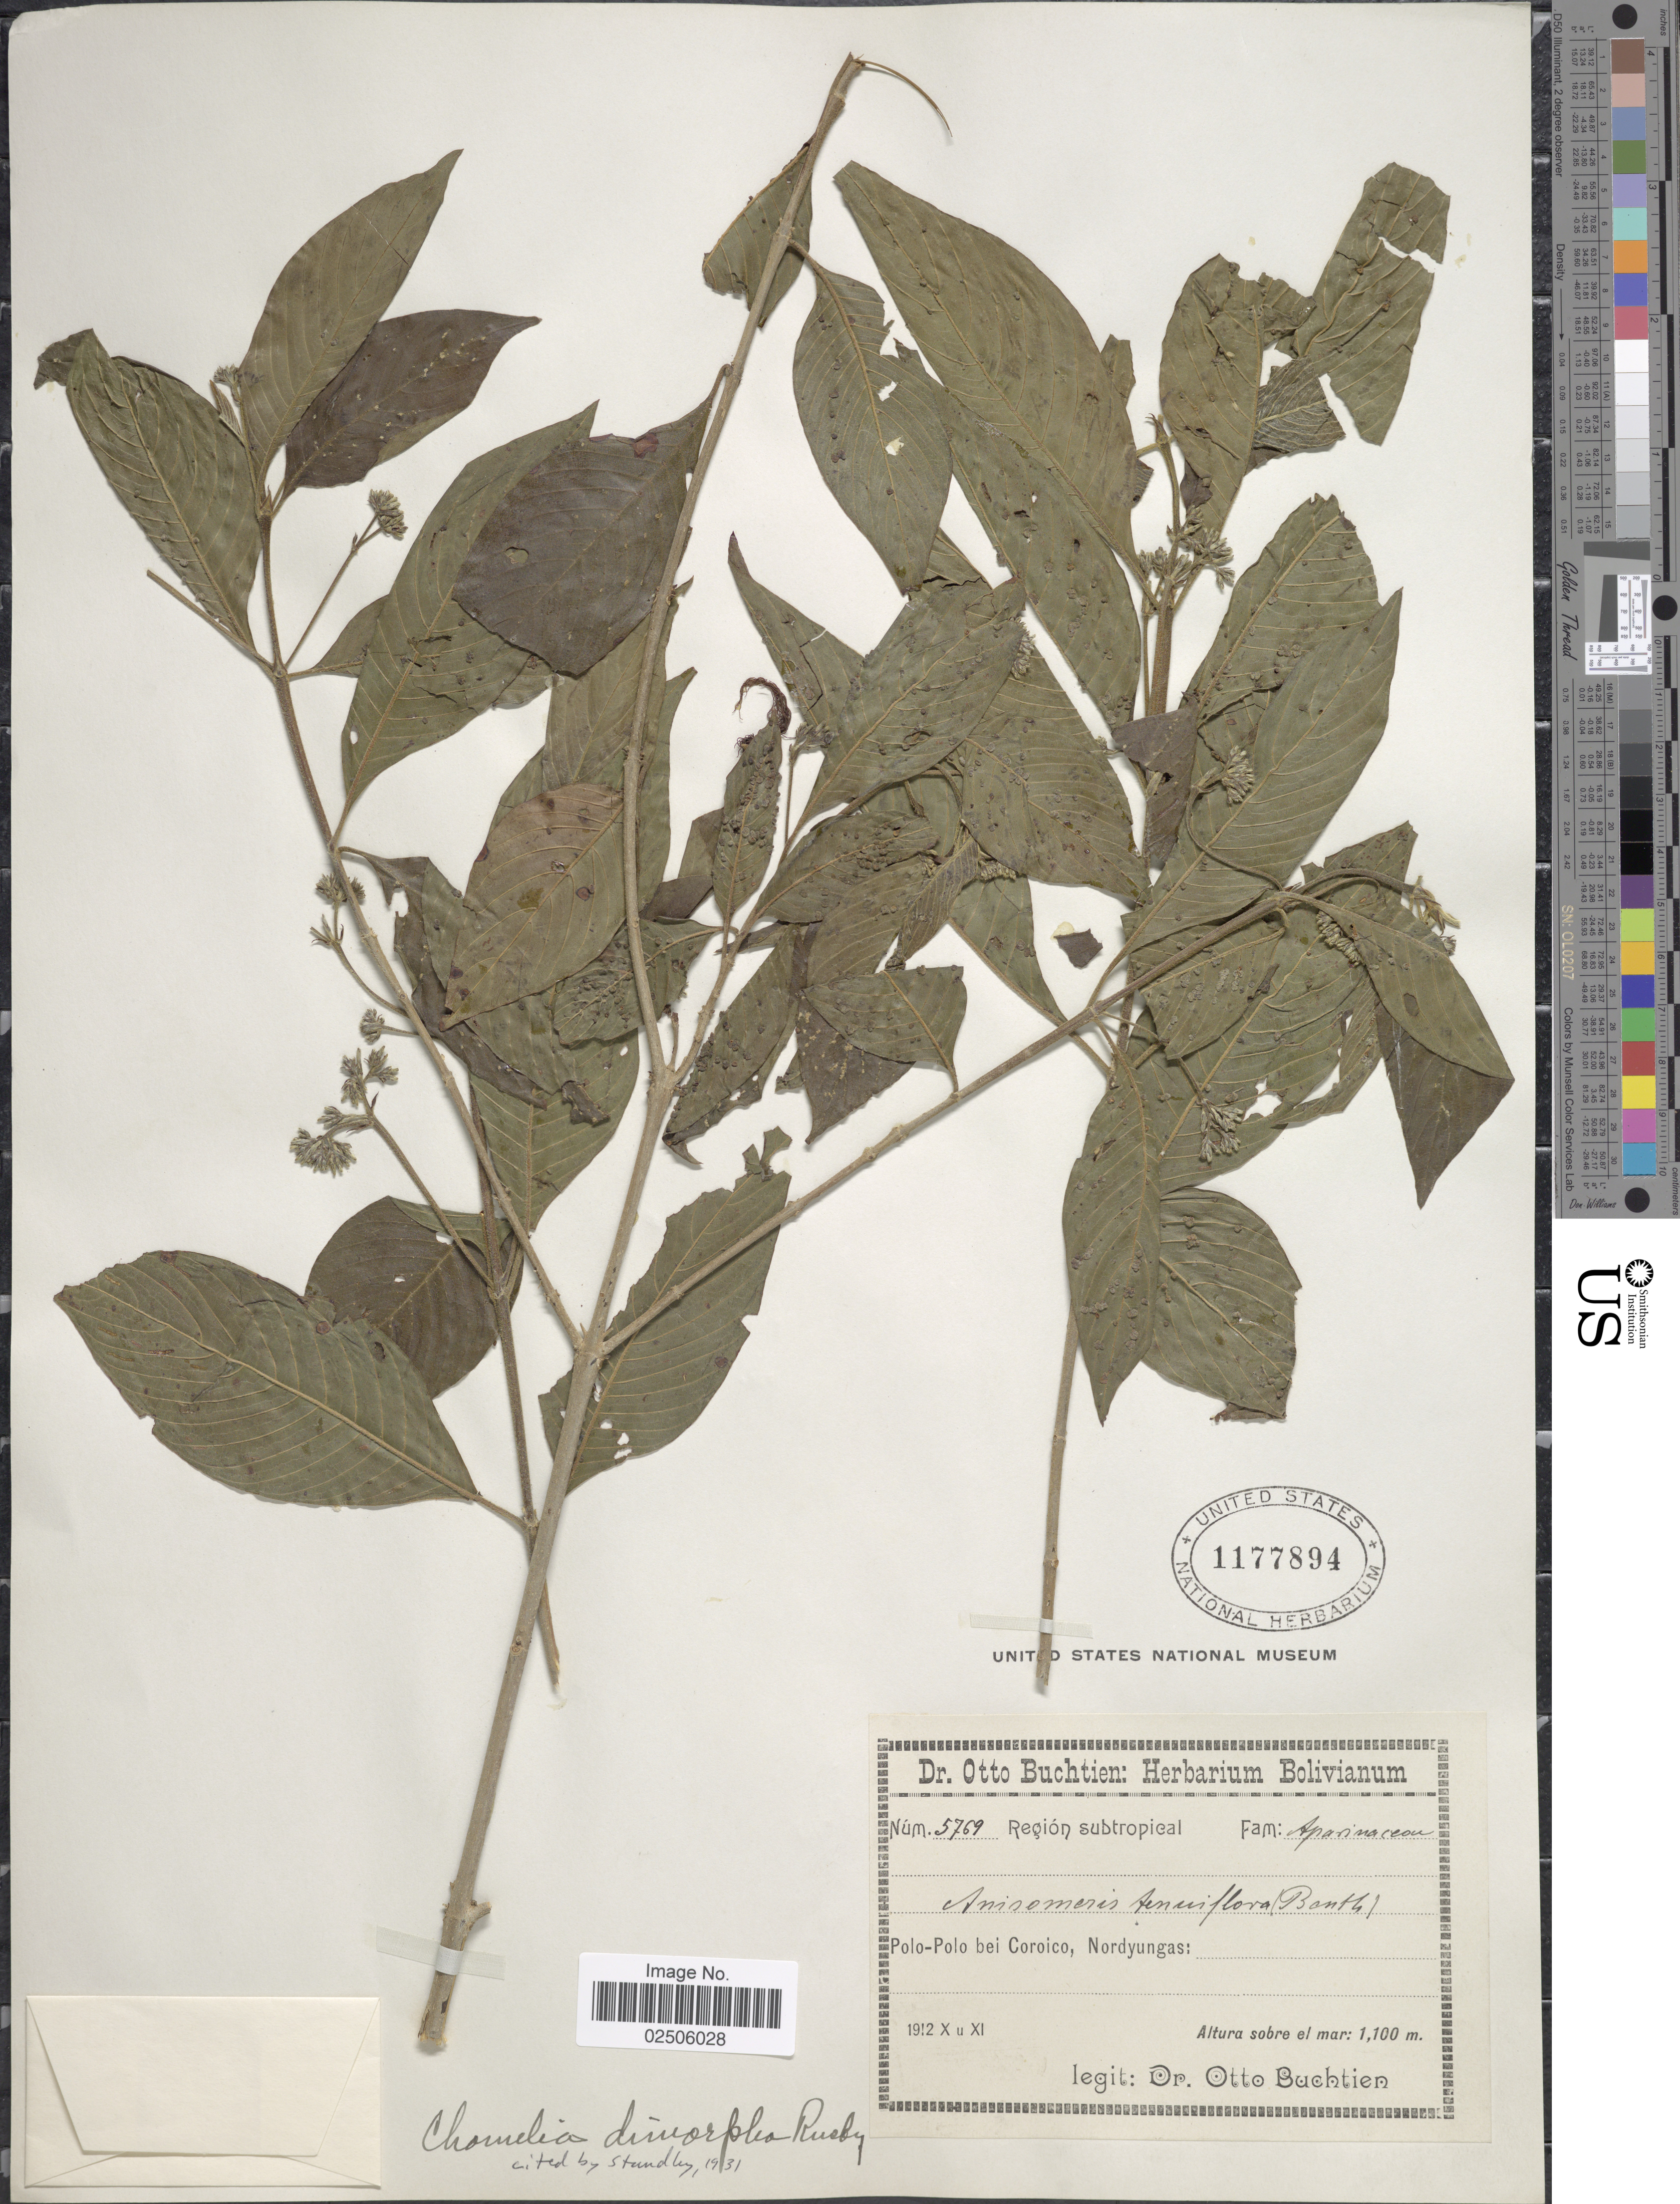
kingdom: Plantae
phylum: Tracheophyta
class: Magnoliopsida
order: Gentianales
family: Rubiaceae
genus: Chomelia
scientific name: Chomelia dimorpha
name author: Rusby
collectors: O. Buchtien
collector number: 5769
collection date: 1912-10/1912-11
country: Bolivia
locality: Polo-polo bei Coroico, Nordyungas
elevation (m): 1100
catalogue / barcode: US 1177894